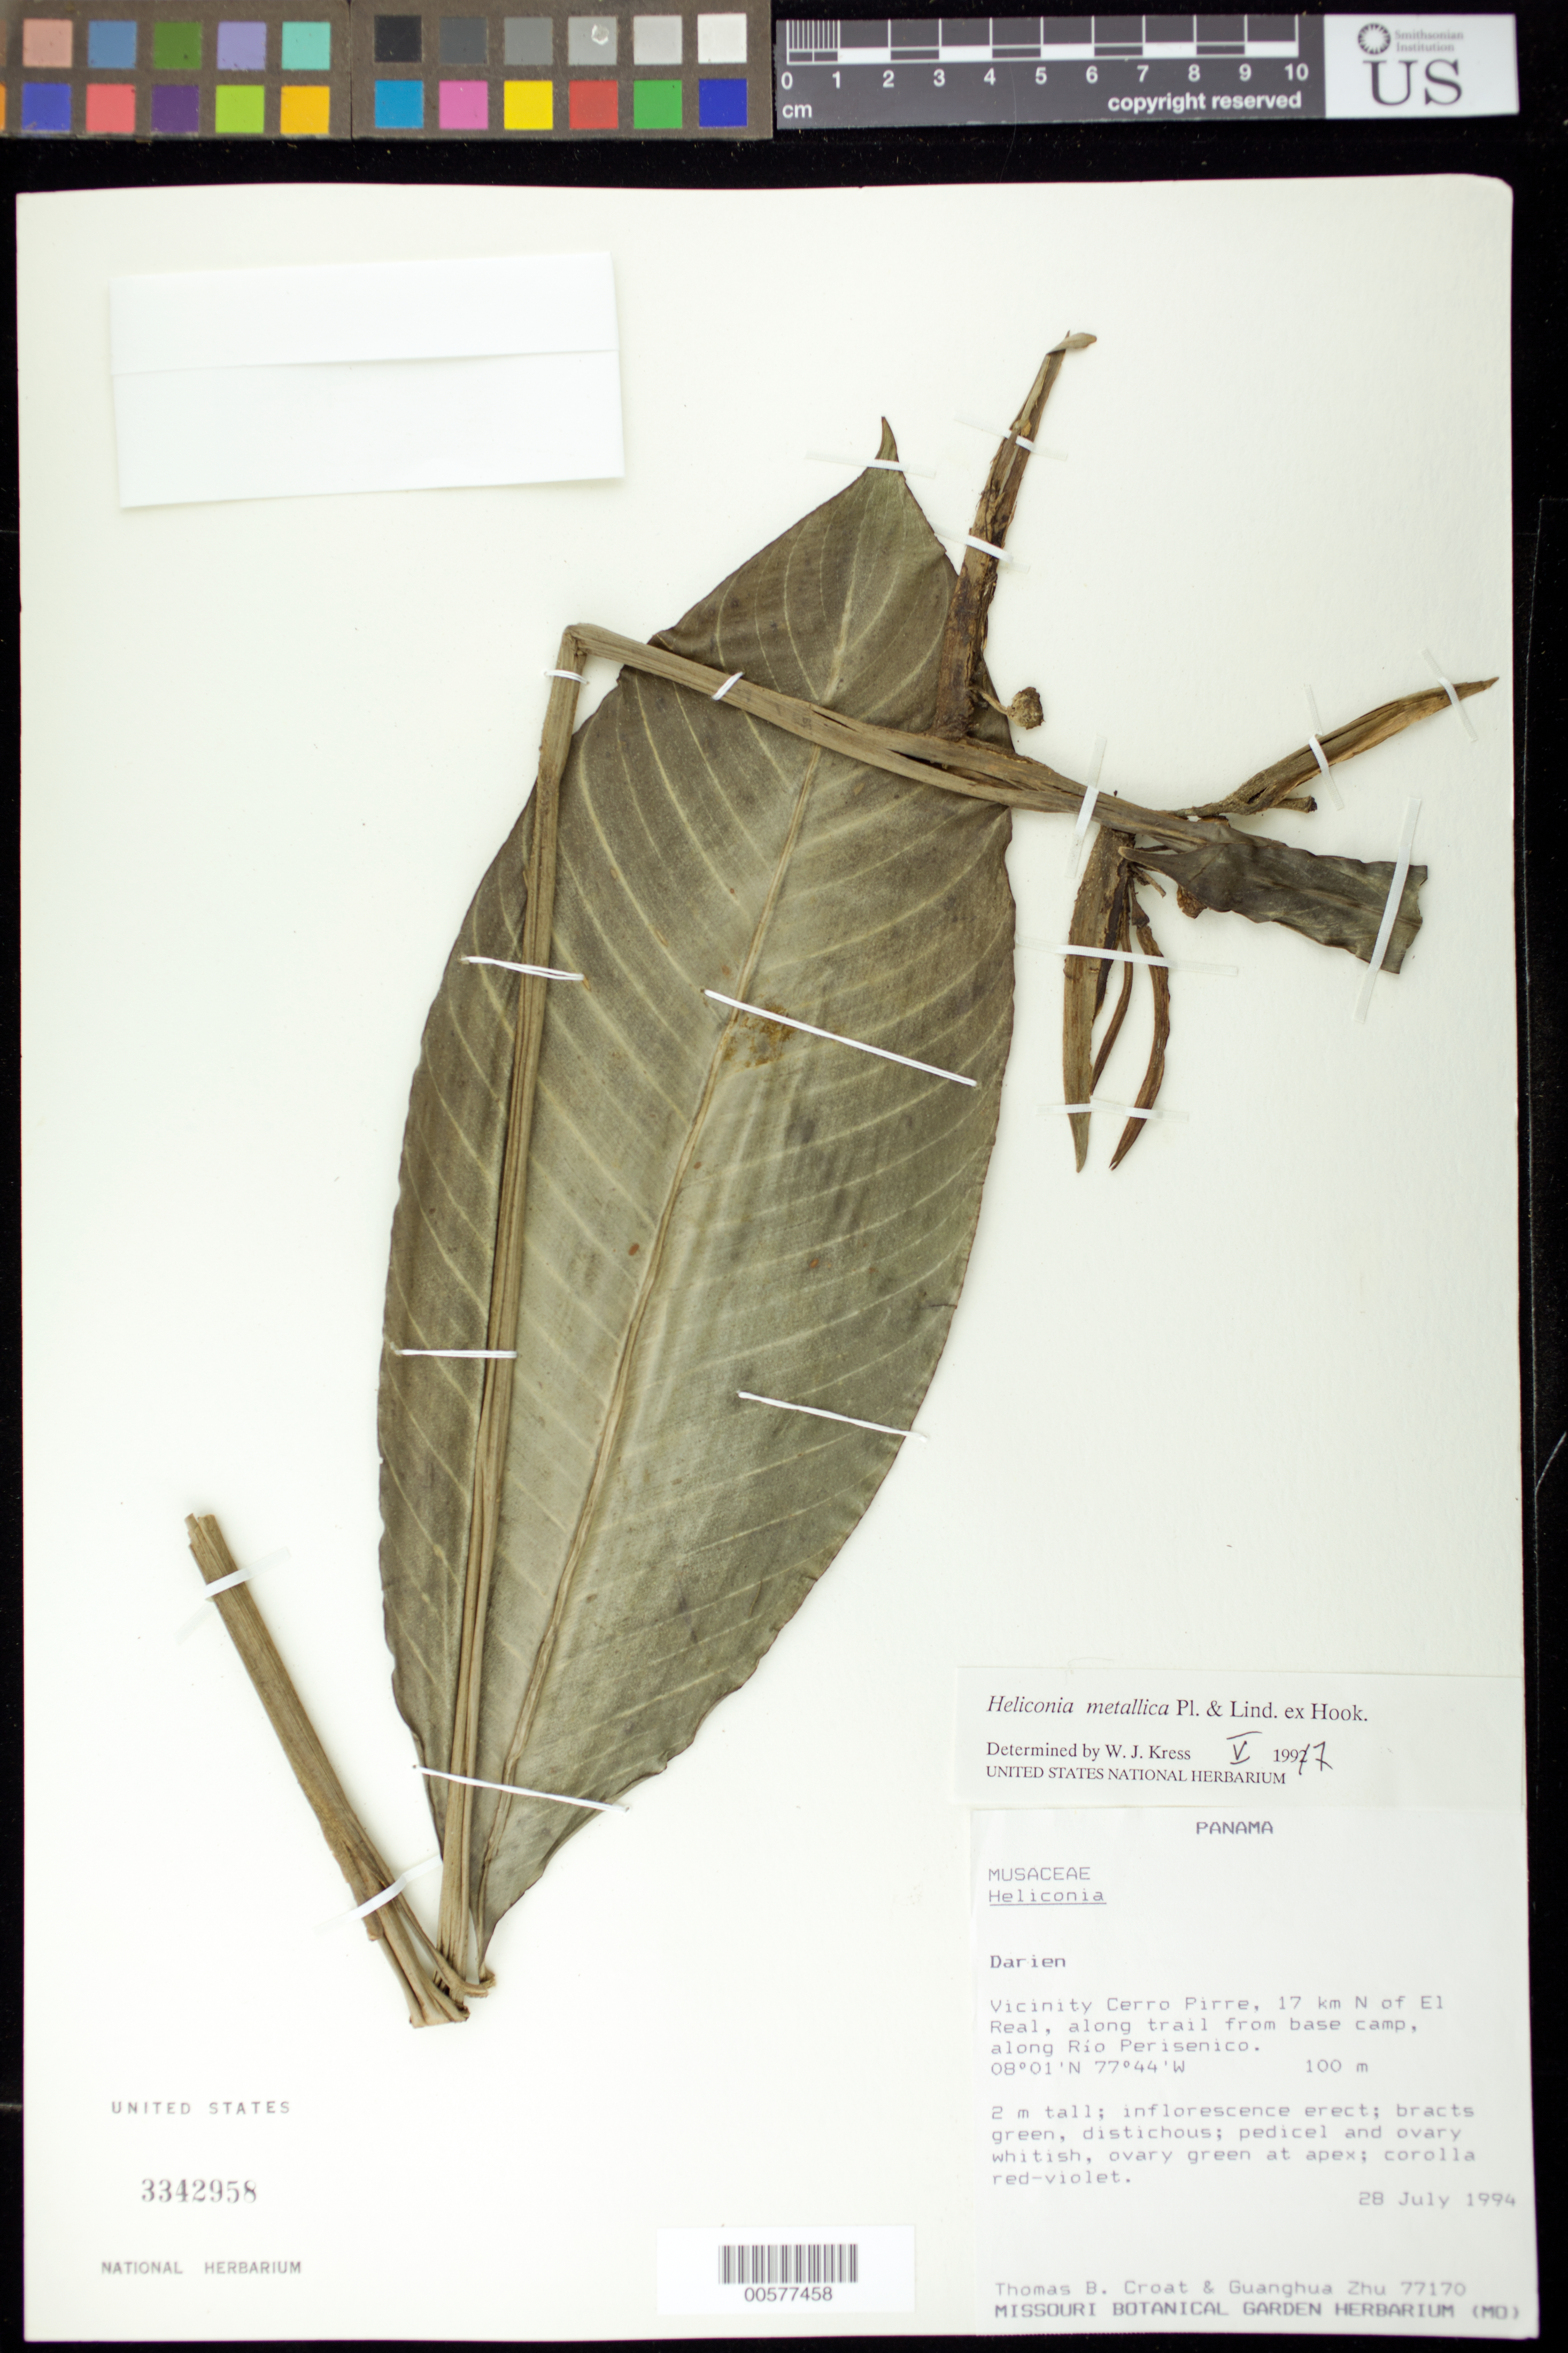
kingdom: Plantae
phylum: Tracheophyta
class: Liliopsida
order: Zingiberales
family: Heliconiaceae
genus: Heliconia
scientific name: Heliconia metallica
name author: Planch. & Linden ex Hook.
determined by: Kress, W. J., (US), Smithsonian Institution - National Museum of Natural History (UNITED STATES)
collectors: T. B. Croat & G. H. Zhu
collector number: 77170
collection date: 1994-07-28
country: Panama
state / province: Panamá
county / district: Darien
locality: Vicinity Cerro Pirre, 17 km N of El Real, along trail from base camp, along Rio Perisenico.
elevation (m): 100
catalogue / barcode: US 3342958